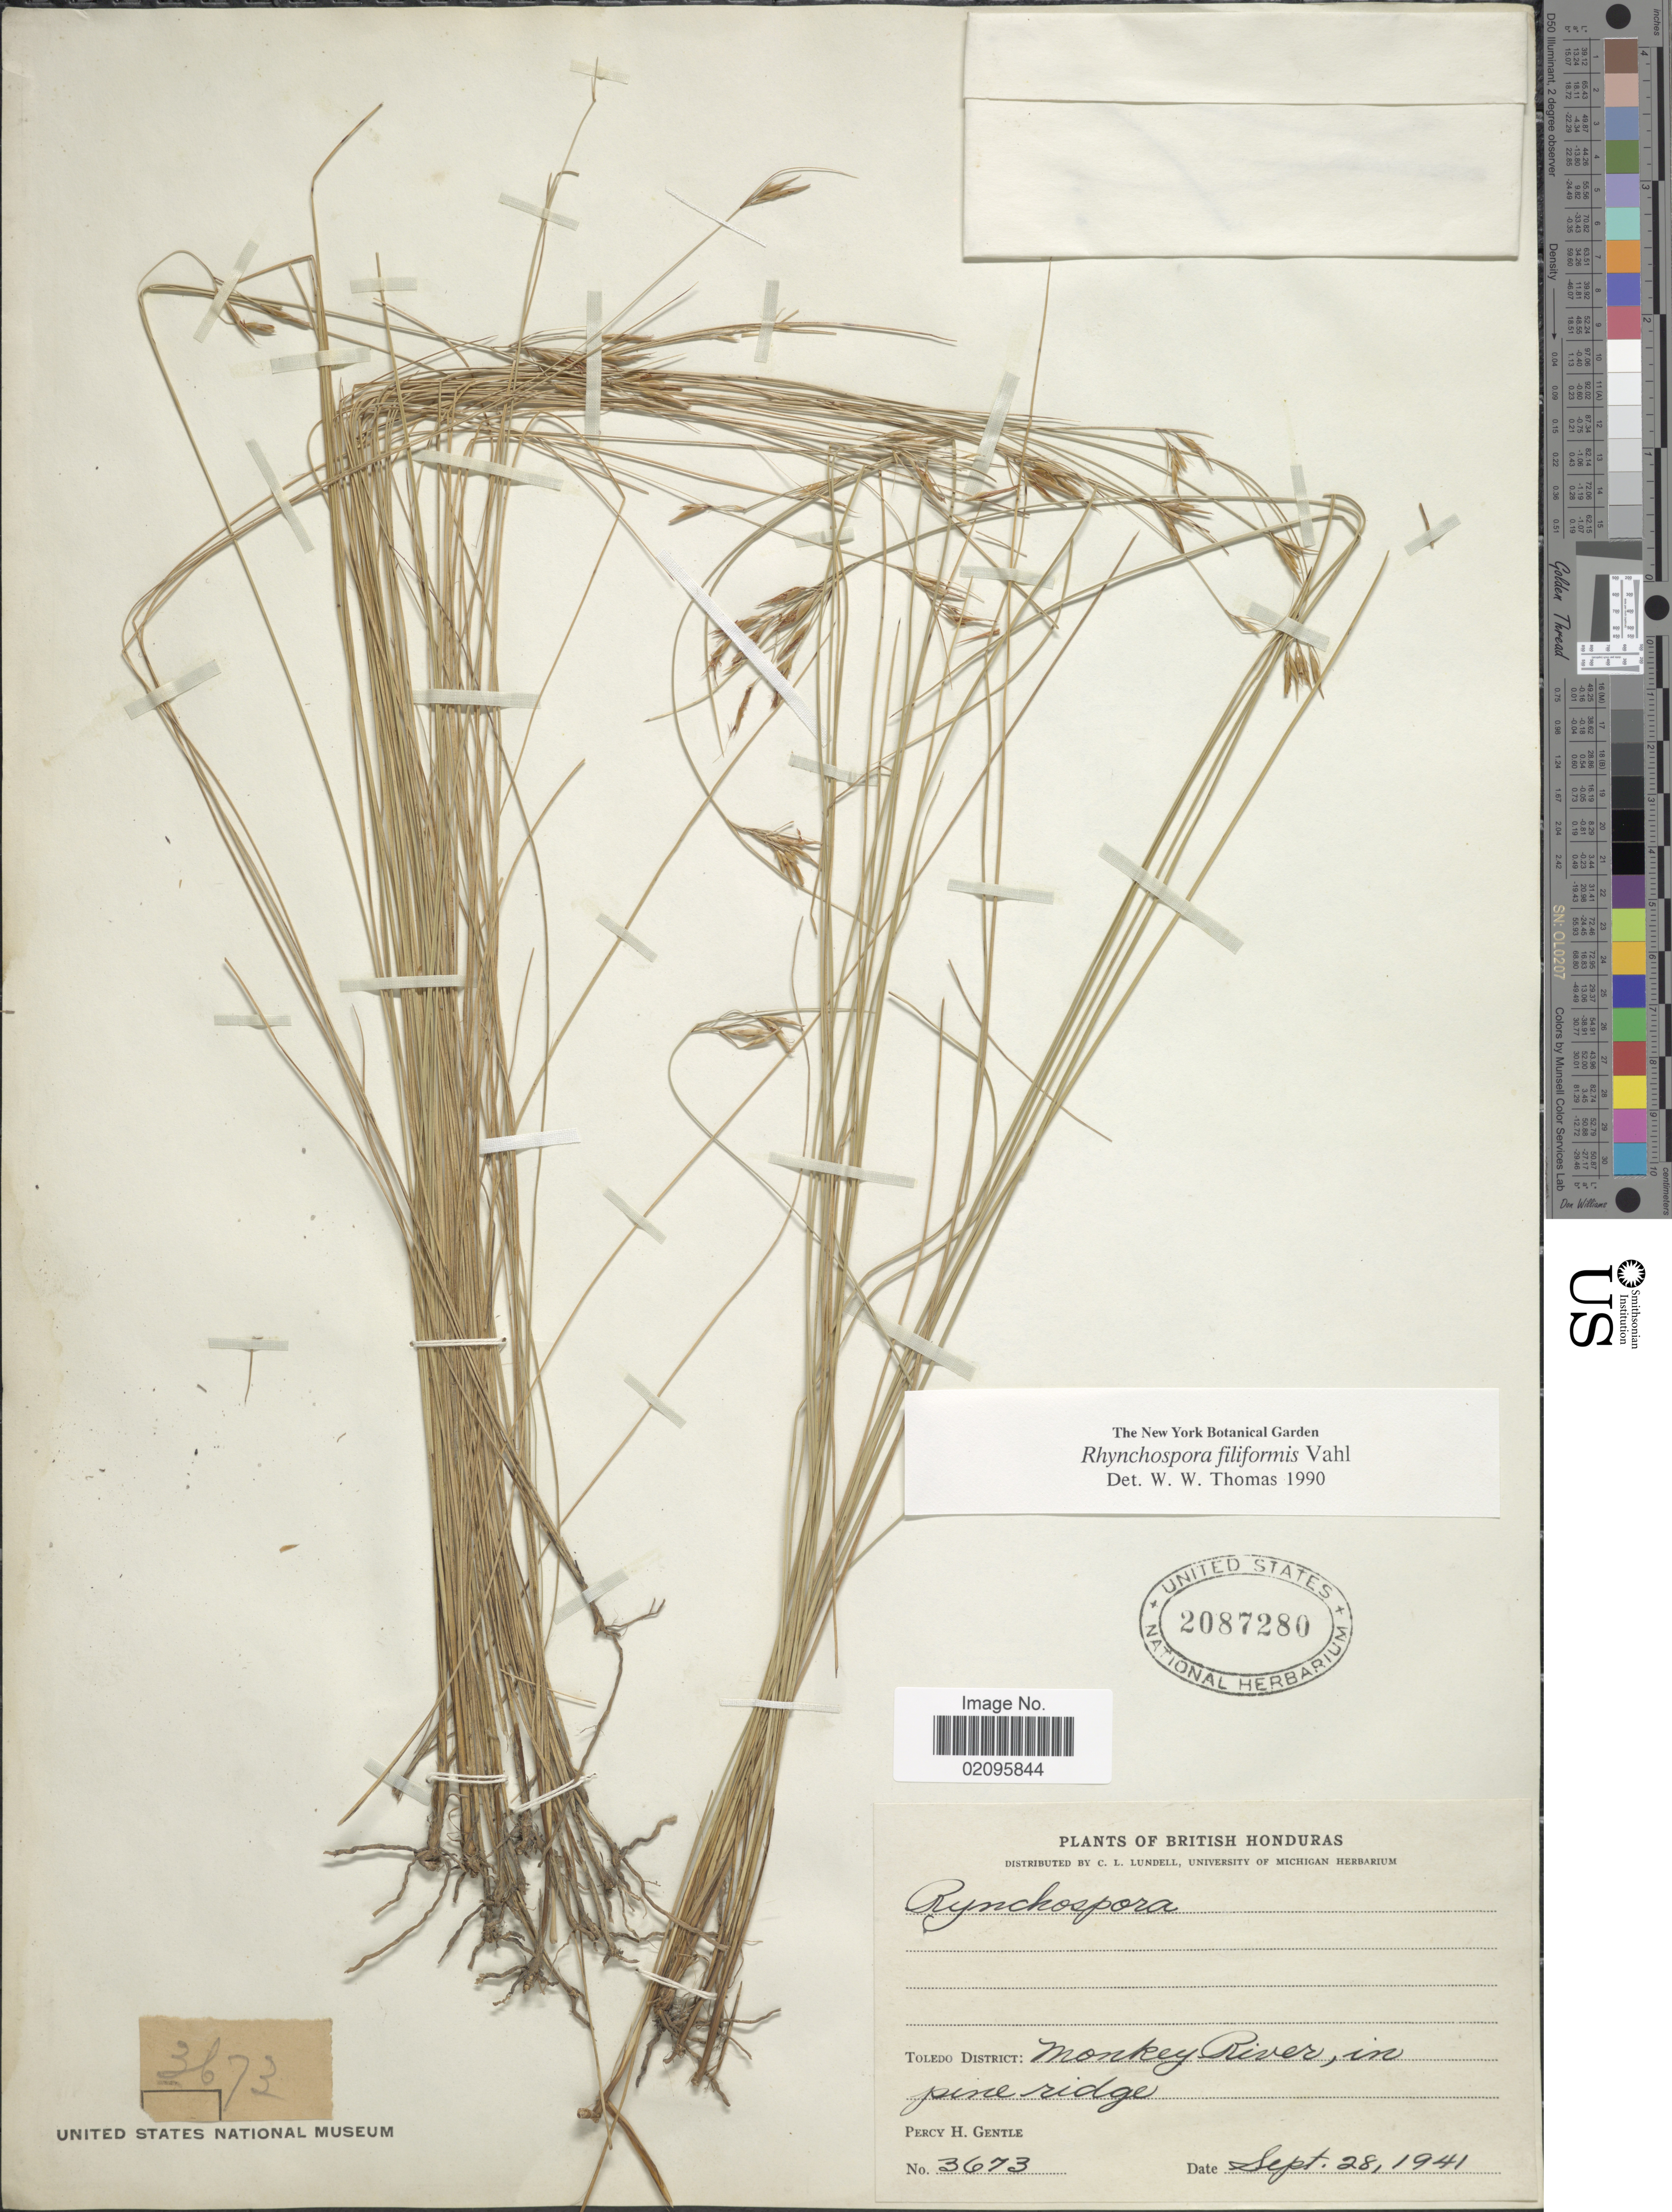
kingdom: Plantae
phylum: Tracheophyta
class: Liliopsida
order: Poales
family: Cyperaceae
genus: Rhynchospora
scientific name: Rhynchospora filiformis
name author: Vahl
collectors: P. H. Gentle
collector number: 3673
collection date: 1941-09-28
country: Belize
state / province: Toledo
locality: British Honduras, Monkey River, in pine ridge.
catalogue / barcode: US 2087280